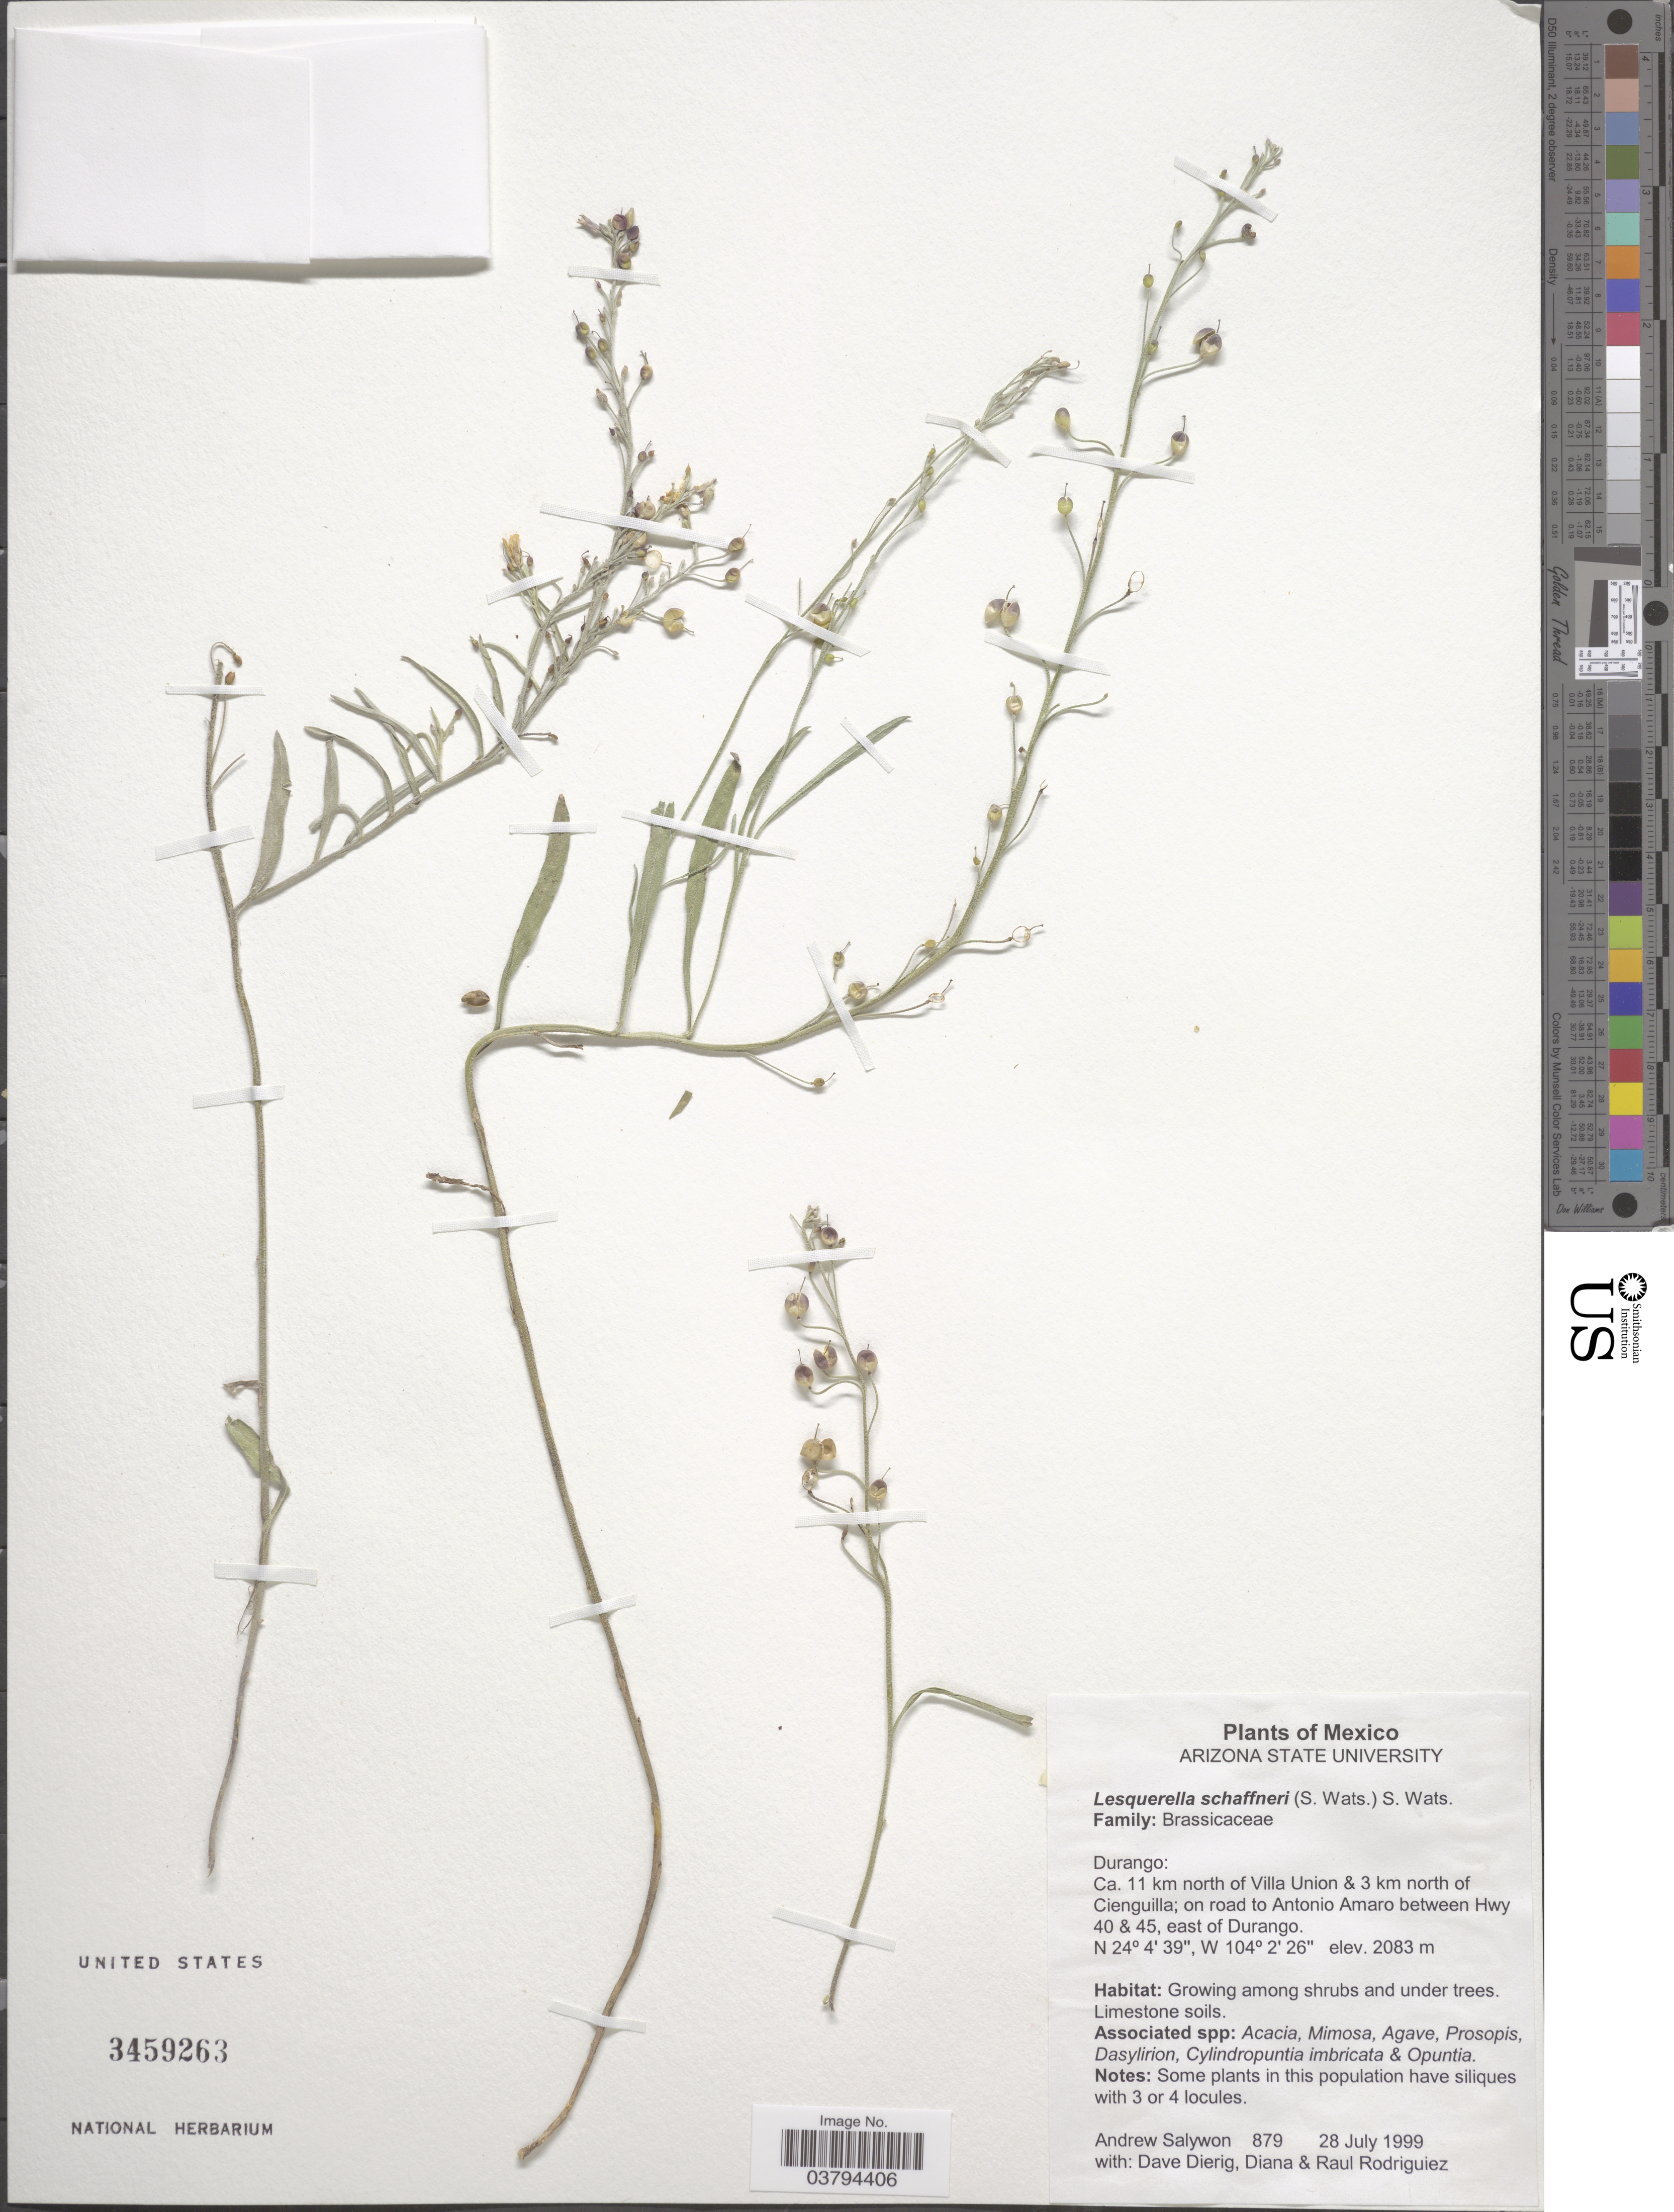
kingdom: Plantae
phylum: Tracheophyta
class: Magnoliopsida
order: Brassicales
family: Brassicaceae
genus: Lesquerella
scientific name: Lesquerella schaffneri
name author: S. Watson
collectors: A. M. Salywon, D. Dierig, D. Rodriguiez & R. Rodriguiez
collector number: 879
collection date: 1999-07-28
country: Mexico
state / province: Durango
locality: Durango: Ca. 11 km north of Villa Union & 3 km north of Cienguilla; on road to Antonio Amaro between Hwy 40 & 45, east of Durango.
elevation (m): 2083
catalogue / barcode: US 3459263